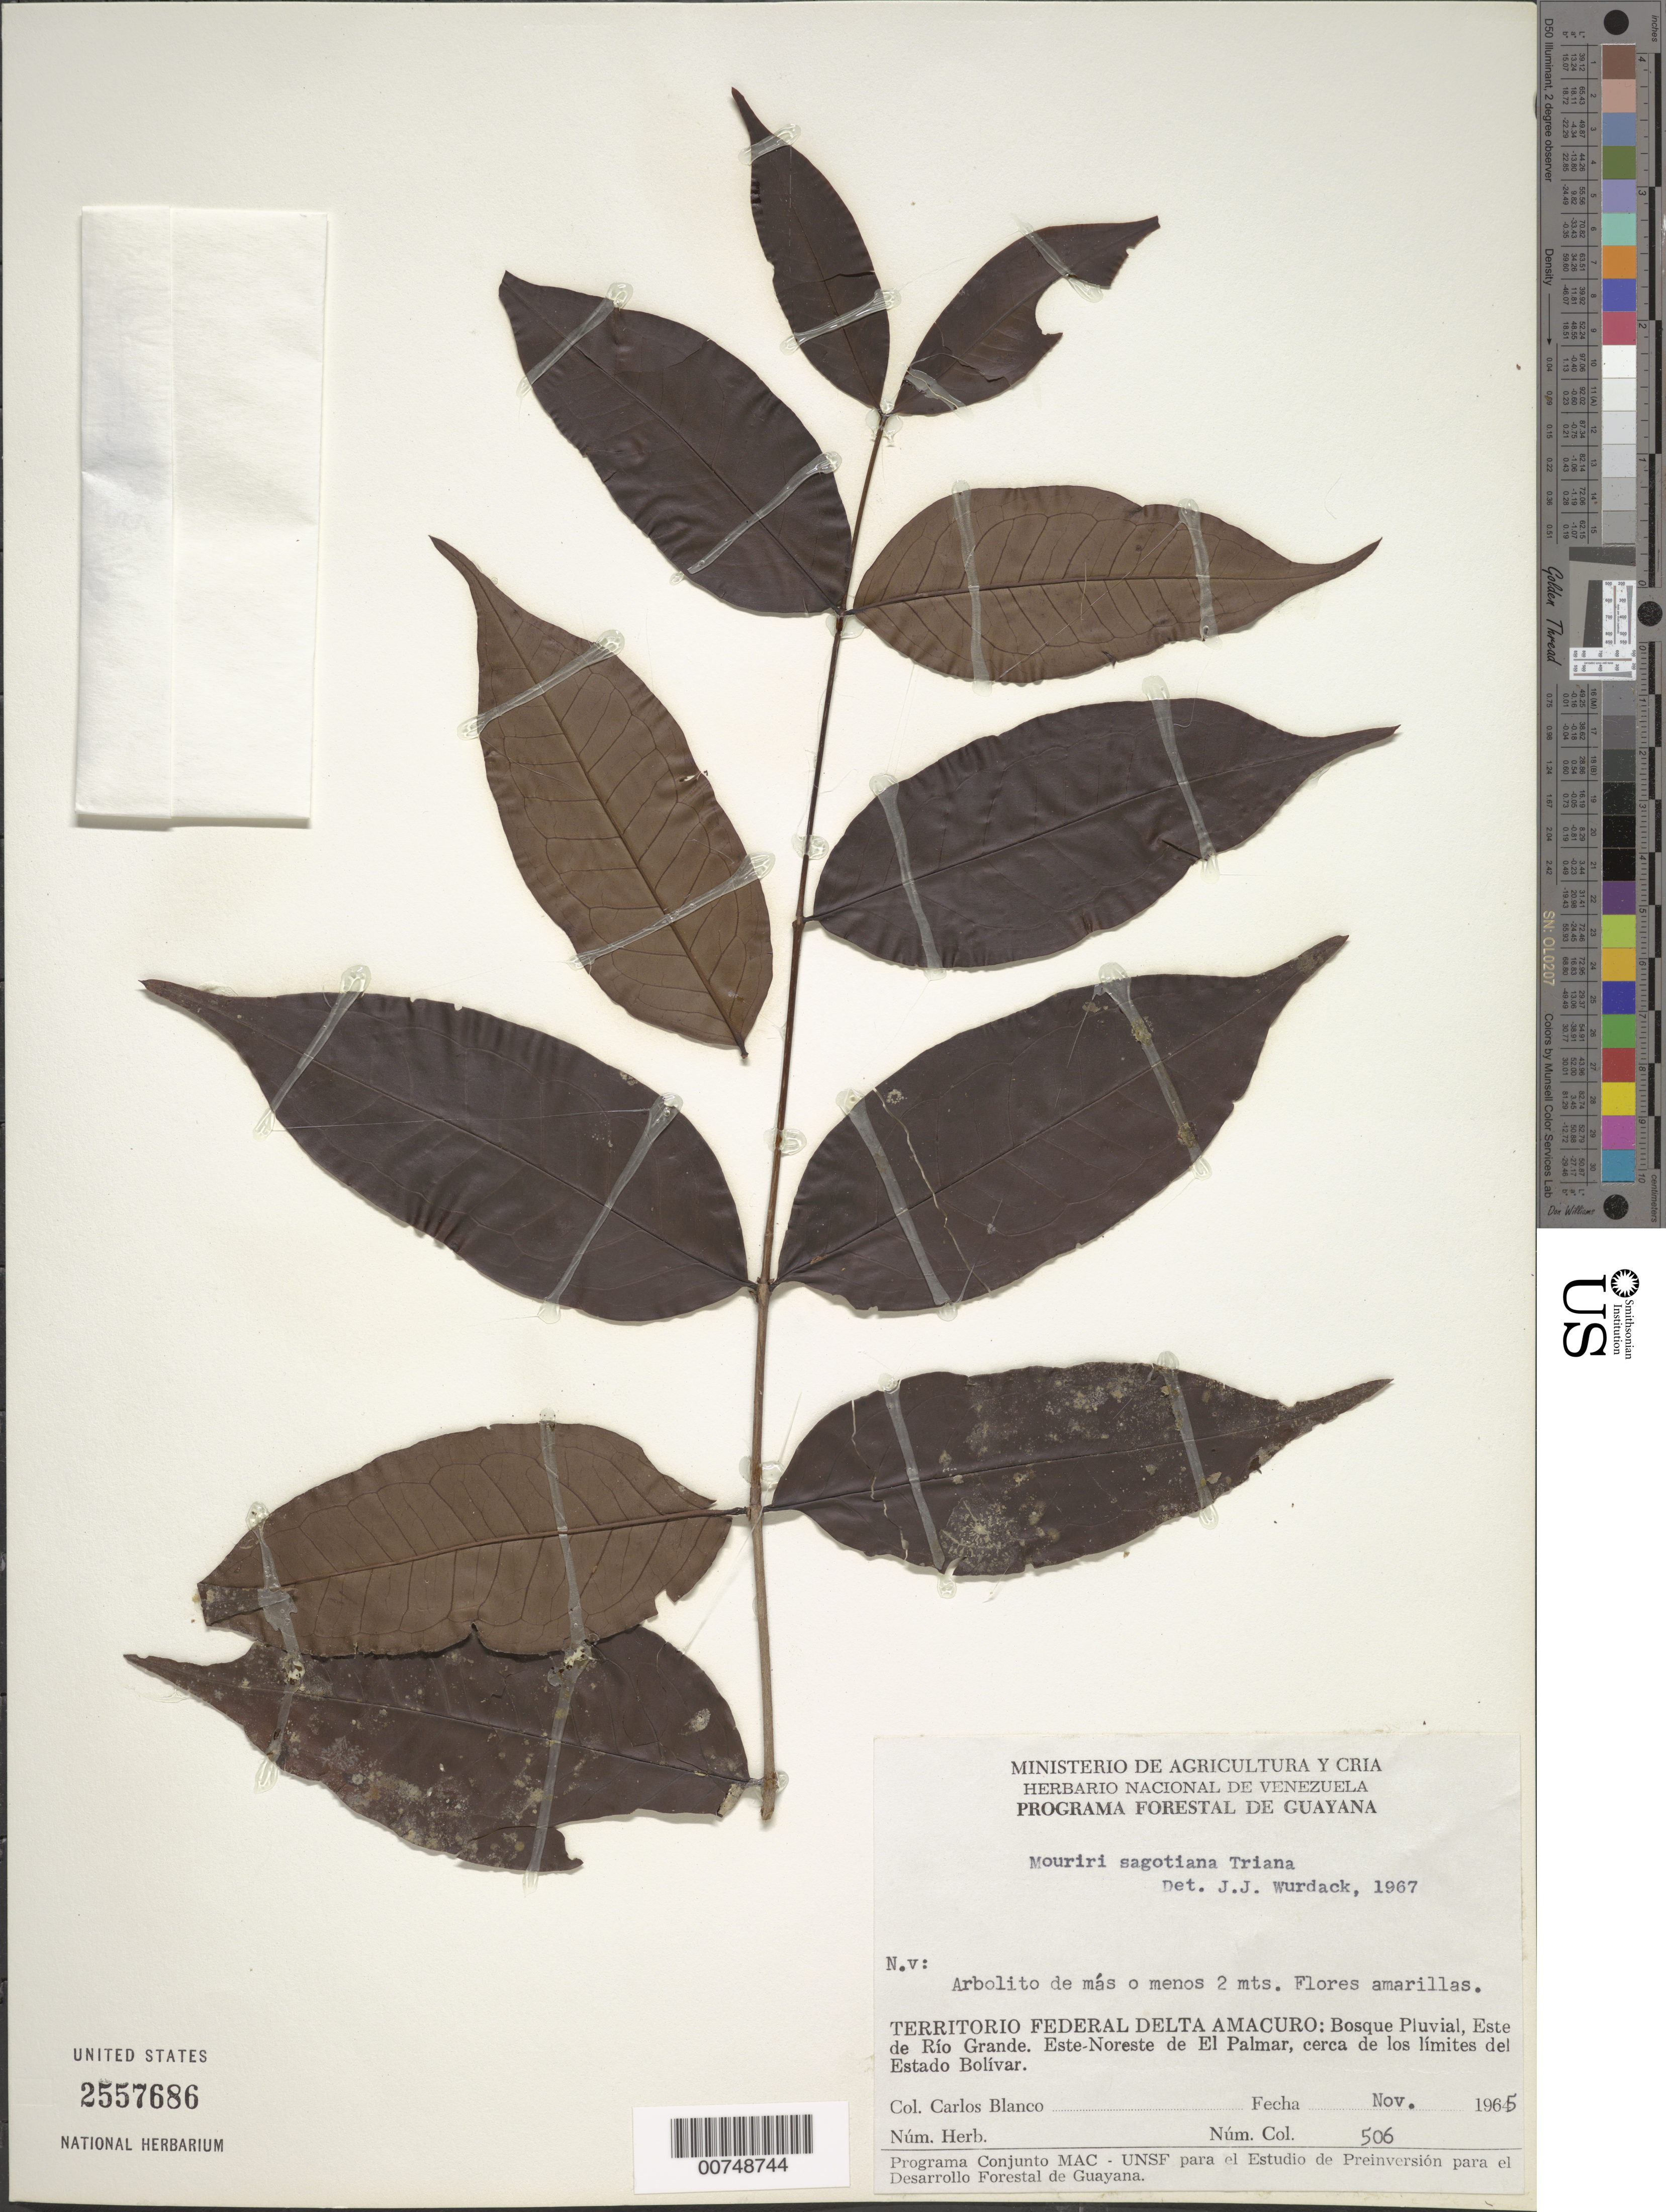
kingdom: Plantae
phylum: Tracheophyta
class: Magnoliopsida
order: Myrtales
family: Melastomataceae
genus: Mouriri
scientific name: Mouriri sagotiana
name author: Triana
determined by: Morley, T.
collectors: C. A. Blanco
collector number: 506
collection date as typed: Nov-65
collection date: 1965-11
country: Venezuela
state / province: Delta Amacuro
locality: Río Grande, Este de; Este-Noreste de El Palmar, cerca de los limites del Estado Bolívar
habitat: Rainforest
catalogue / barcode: US 2557686